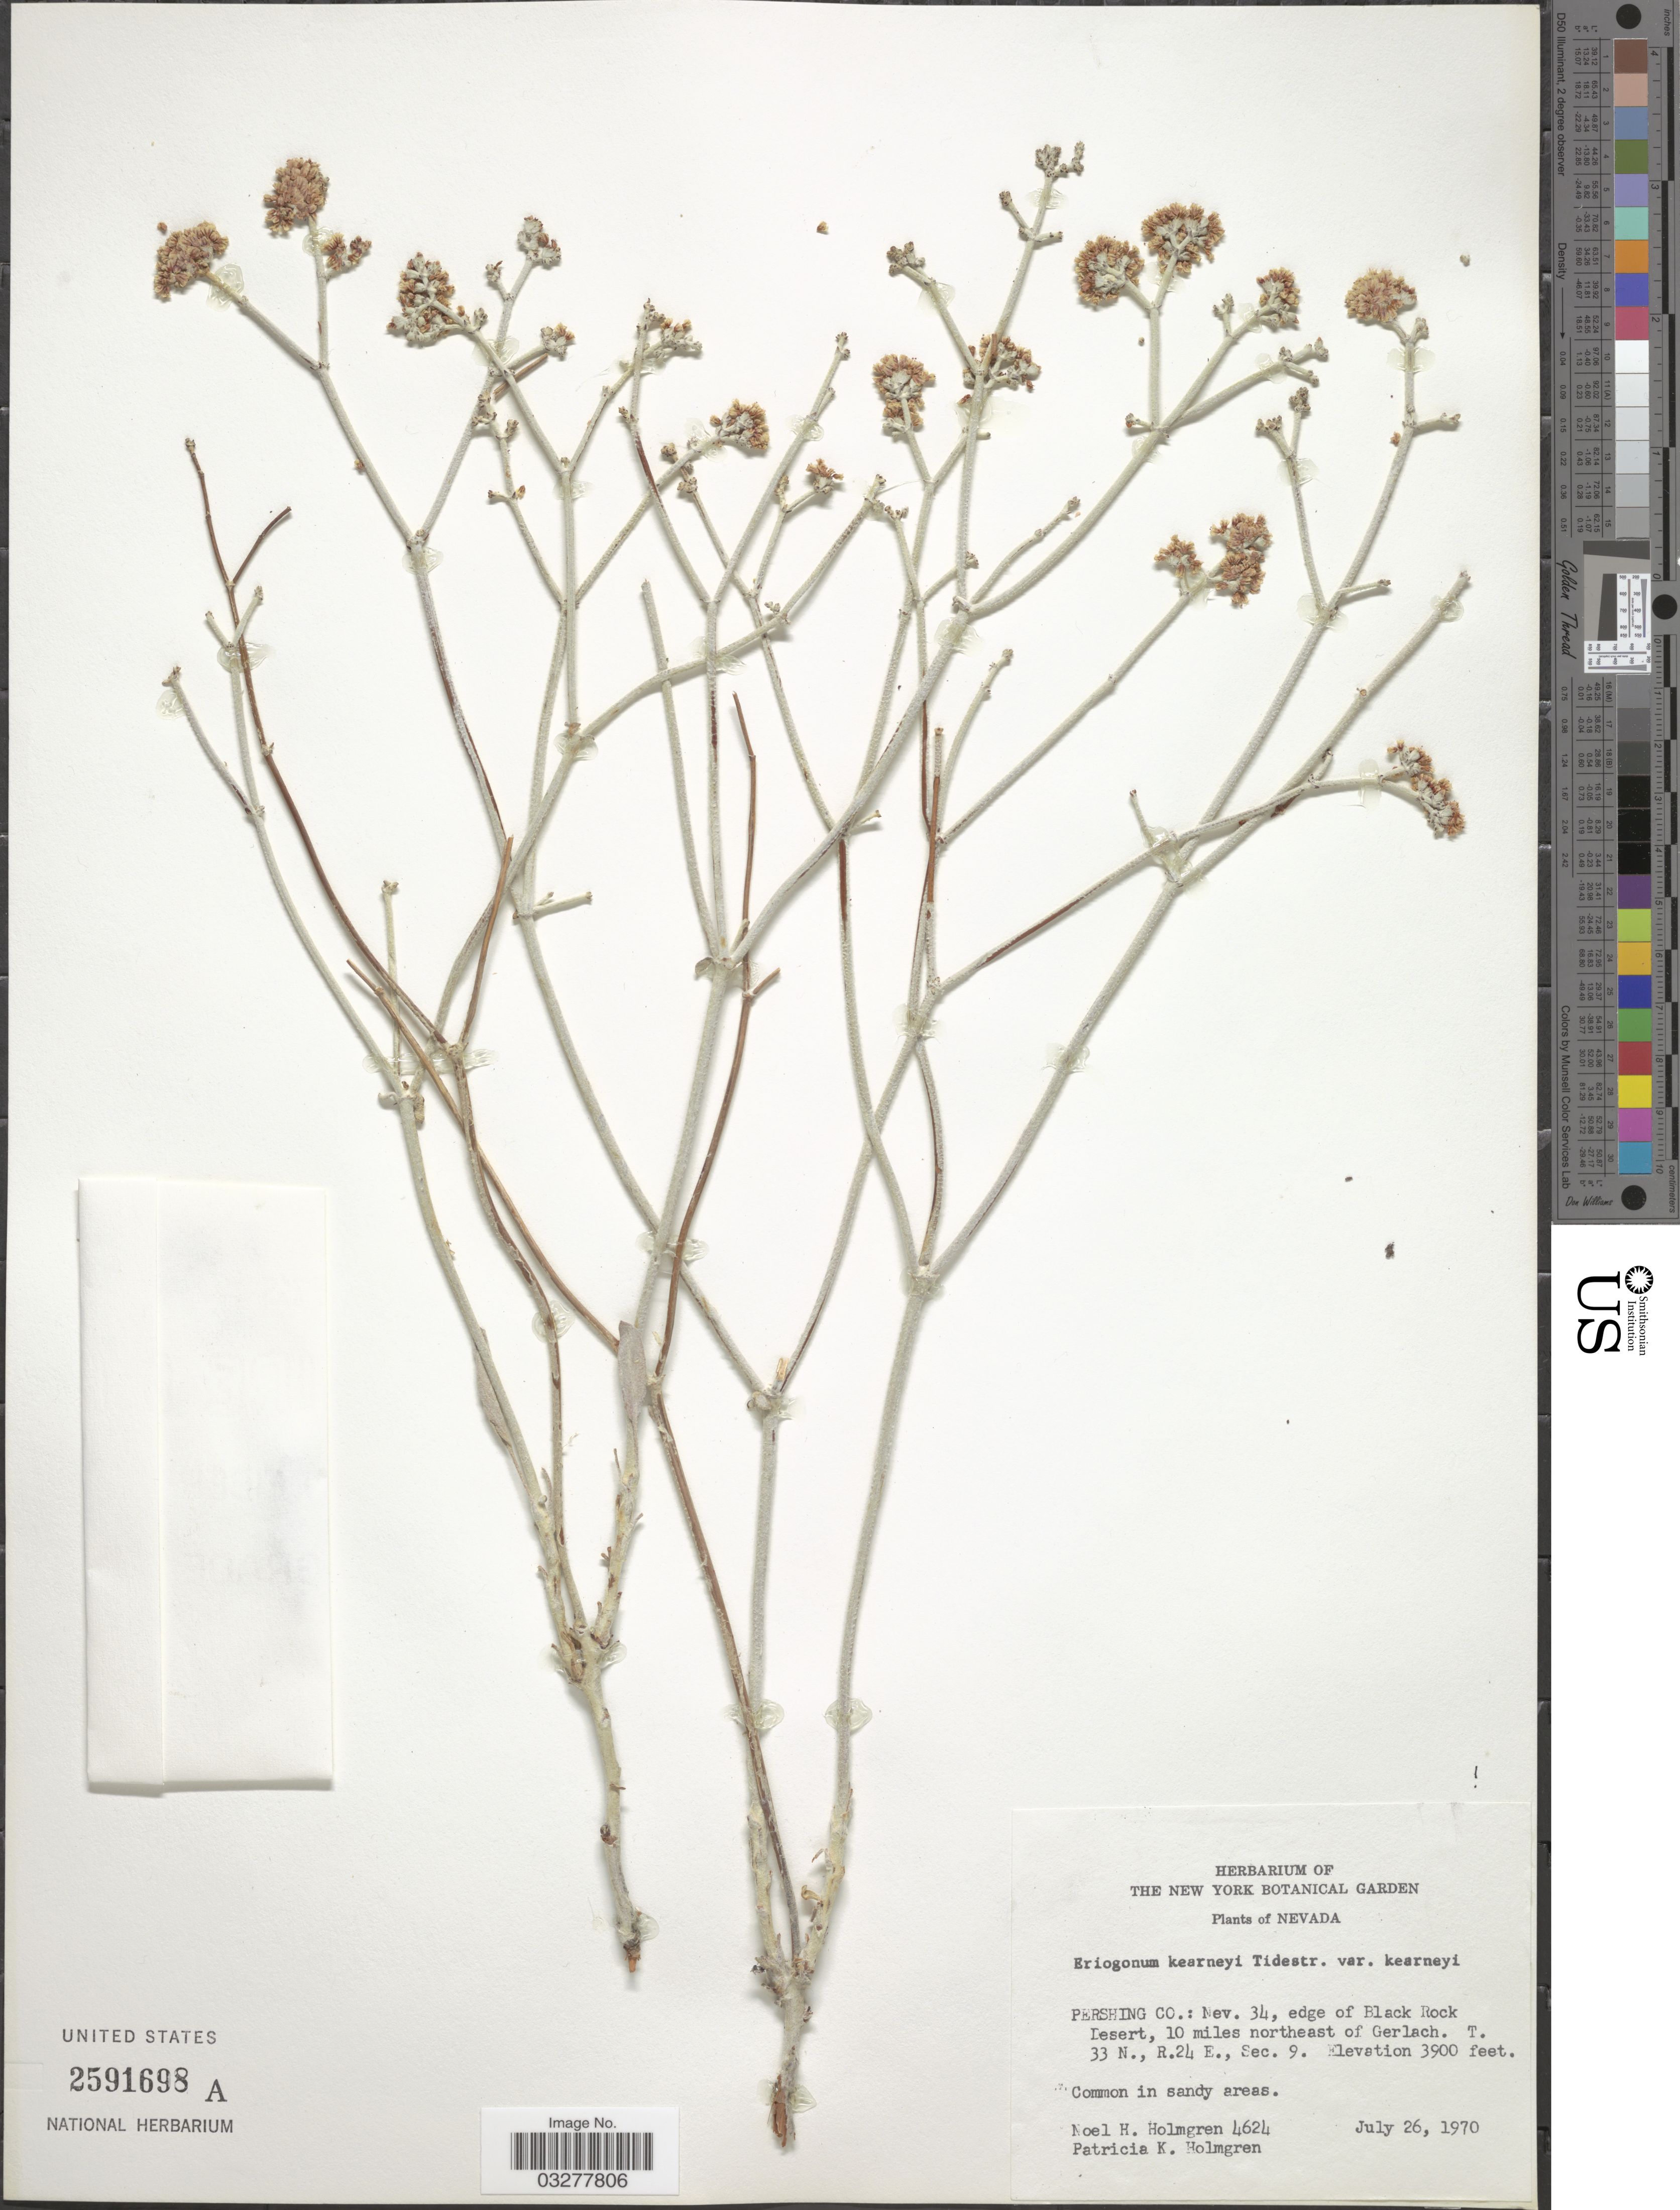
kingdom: Plantae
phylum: Tracheophyta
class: Magnoliopsida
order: Caryophyllales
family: Polygonaceae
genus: Eriogonum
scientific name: Eriogonum kearneyi var. kearneyi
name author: Tidestr.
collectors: N. H. Holmgren & P. K. Holmgren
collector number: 4624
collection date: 1970-07-26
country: United States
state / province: Nevada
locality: Pershing Co.: Nev. 34, edge of Black Rock Desert, 10 miles northeast of Gerlach. T.33N, R.24E, Sec.9.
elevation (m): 1189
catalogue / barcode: US 2591698A